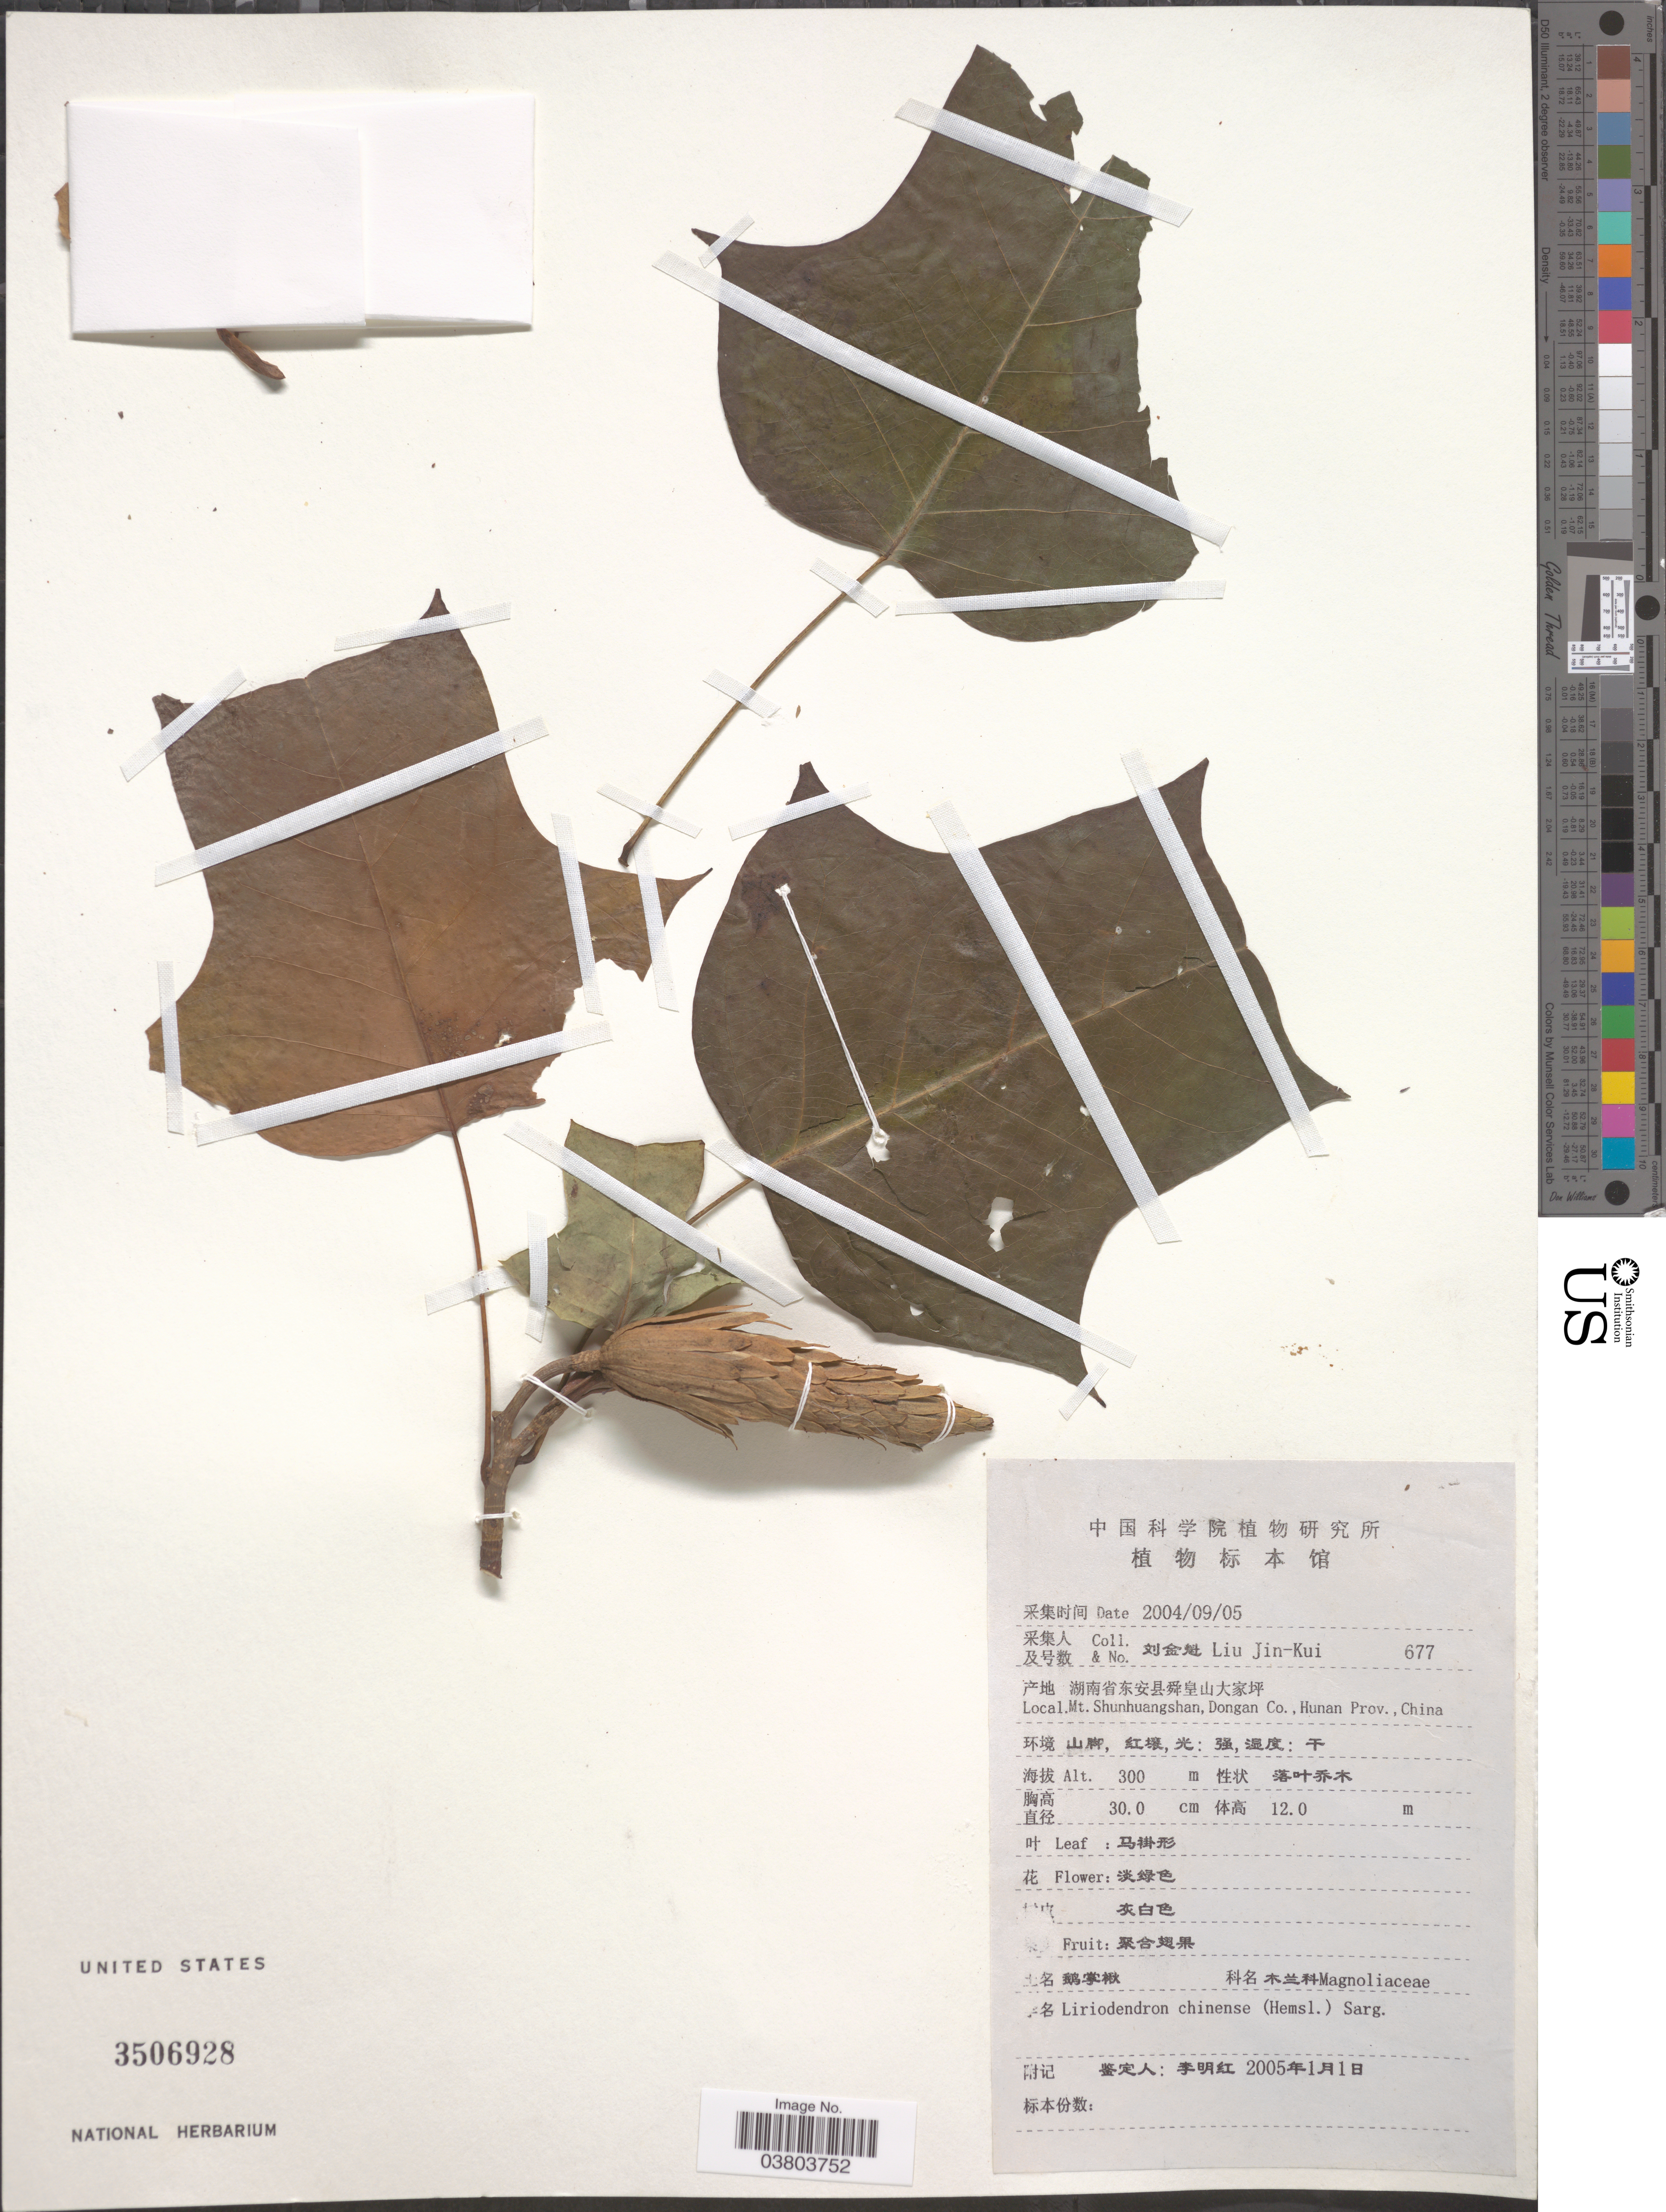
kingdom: Plantae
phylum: Tracheophyta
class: Magnoliopsida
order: Magnoliales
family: Magnoliaceae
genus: Liriodendron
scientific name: Liriodendron chinense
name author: (Hemsl.) Sarg.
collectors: Liu Jin-Kui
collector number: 677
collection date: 2005-09-05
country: China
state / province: Hunan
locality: Mt. Shunhuangshan, Dongan Co.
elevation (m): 300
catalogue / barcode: US 3506928